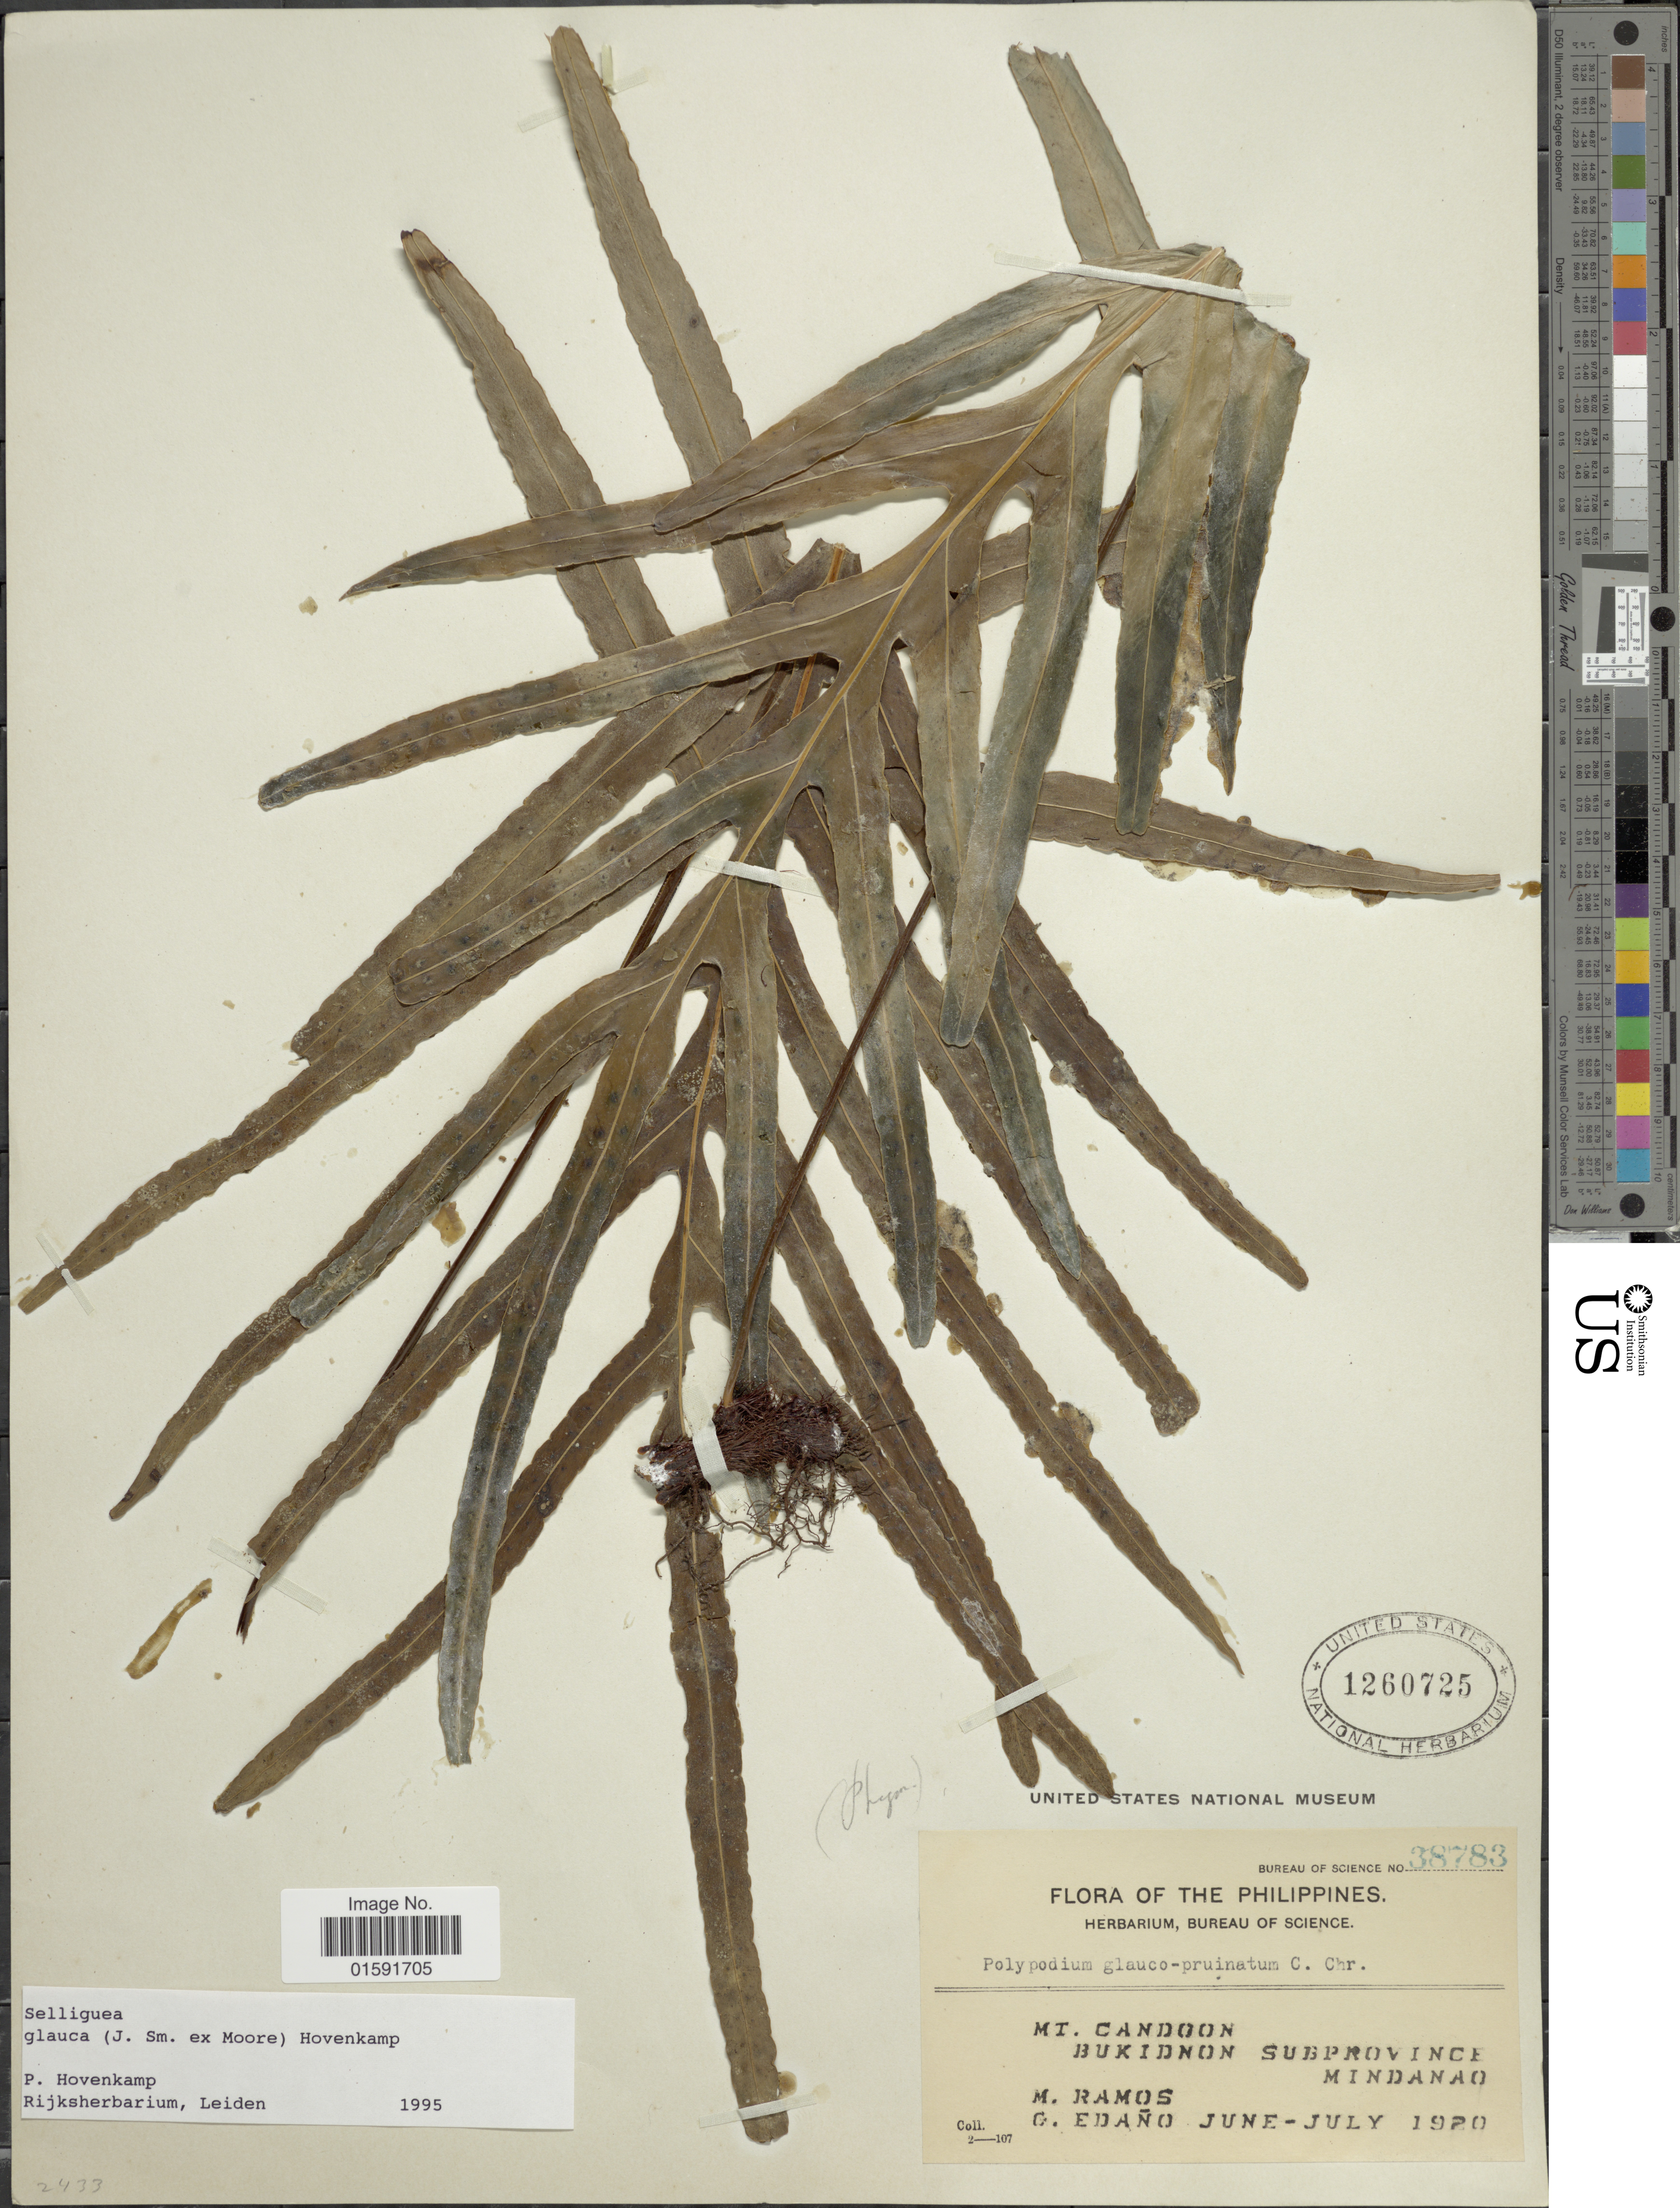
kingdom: Plantae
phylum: Tracheophyta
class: Polypodiopsida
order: Polypodiales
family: Polypodiaceae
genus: Selliguea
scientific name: Selliguea glauca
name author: (J. Sm. ex Brack.) Hovenkamp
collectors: M. Ramos & G. Edaño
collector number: Bureau of Science 38783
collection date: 1920-06/1920-07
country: Philippines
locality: Mt. Candoon, Bukidnon Subprovince, Mindanao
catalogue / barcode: US 1260725